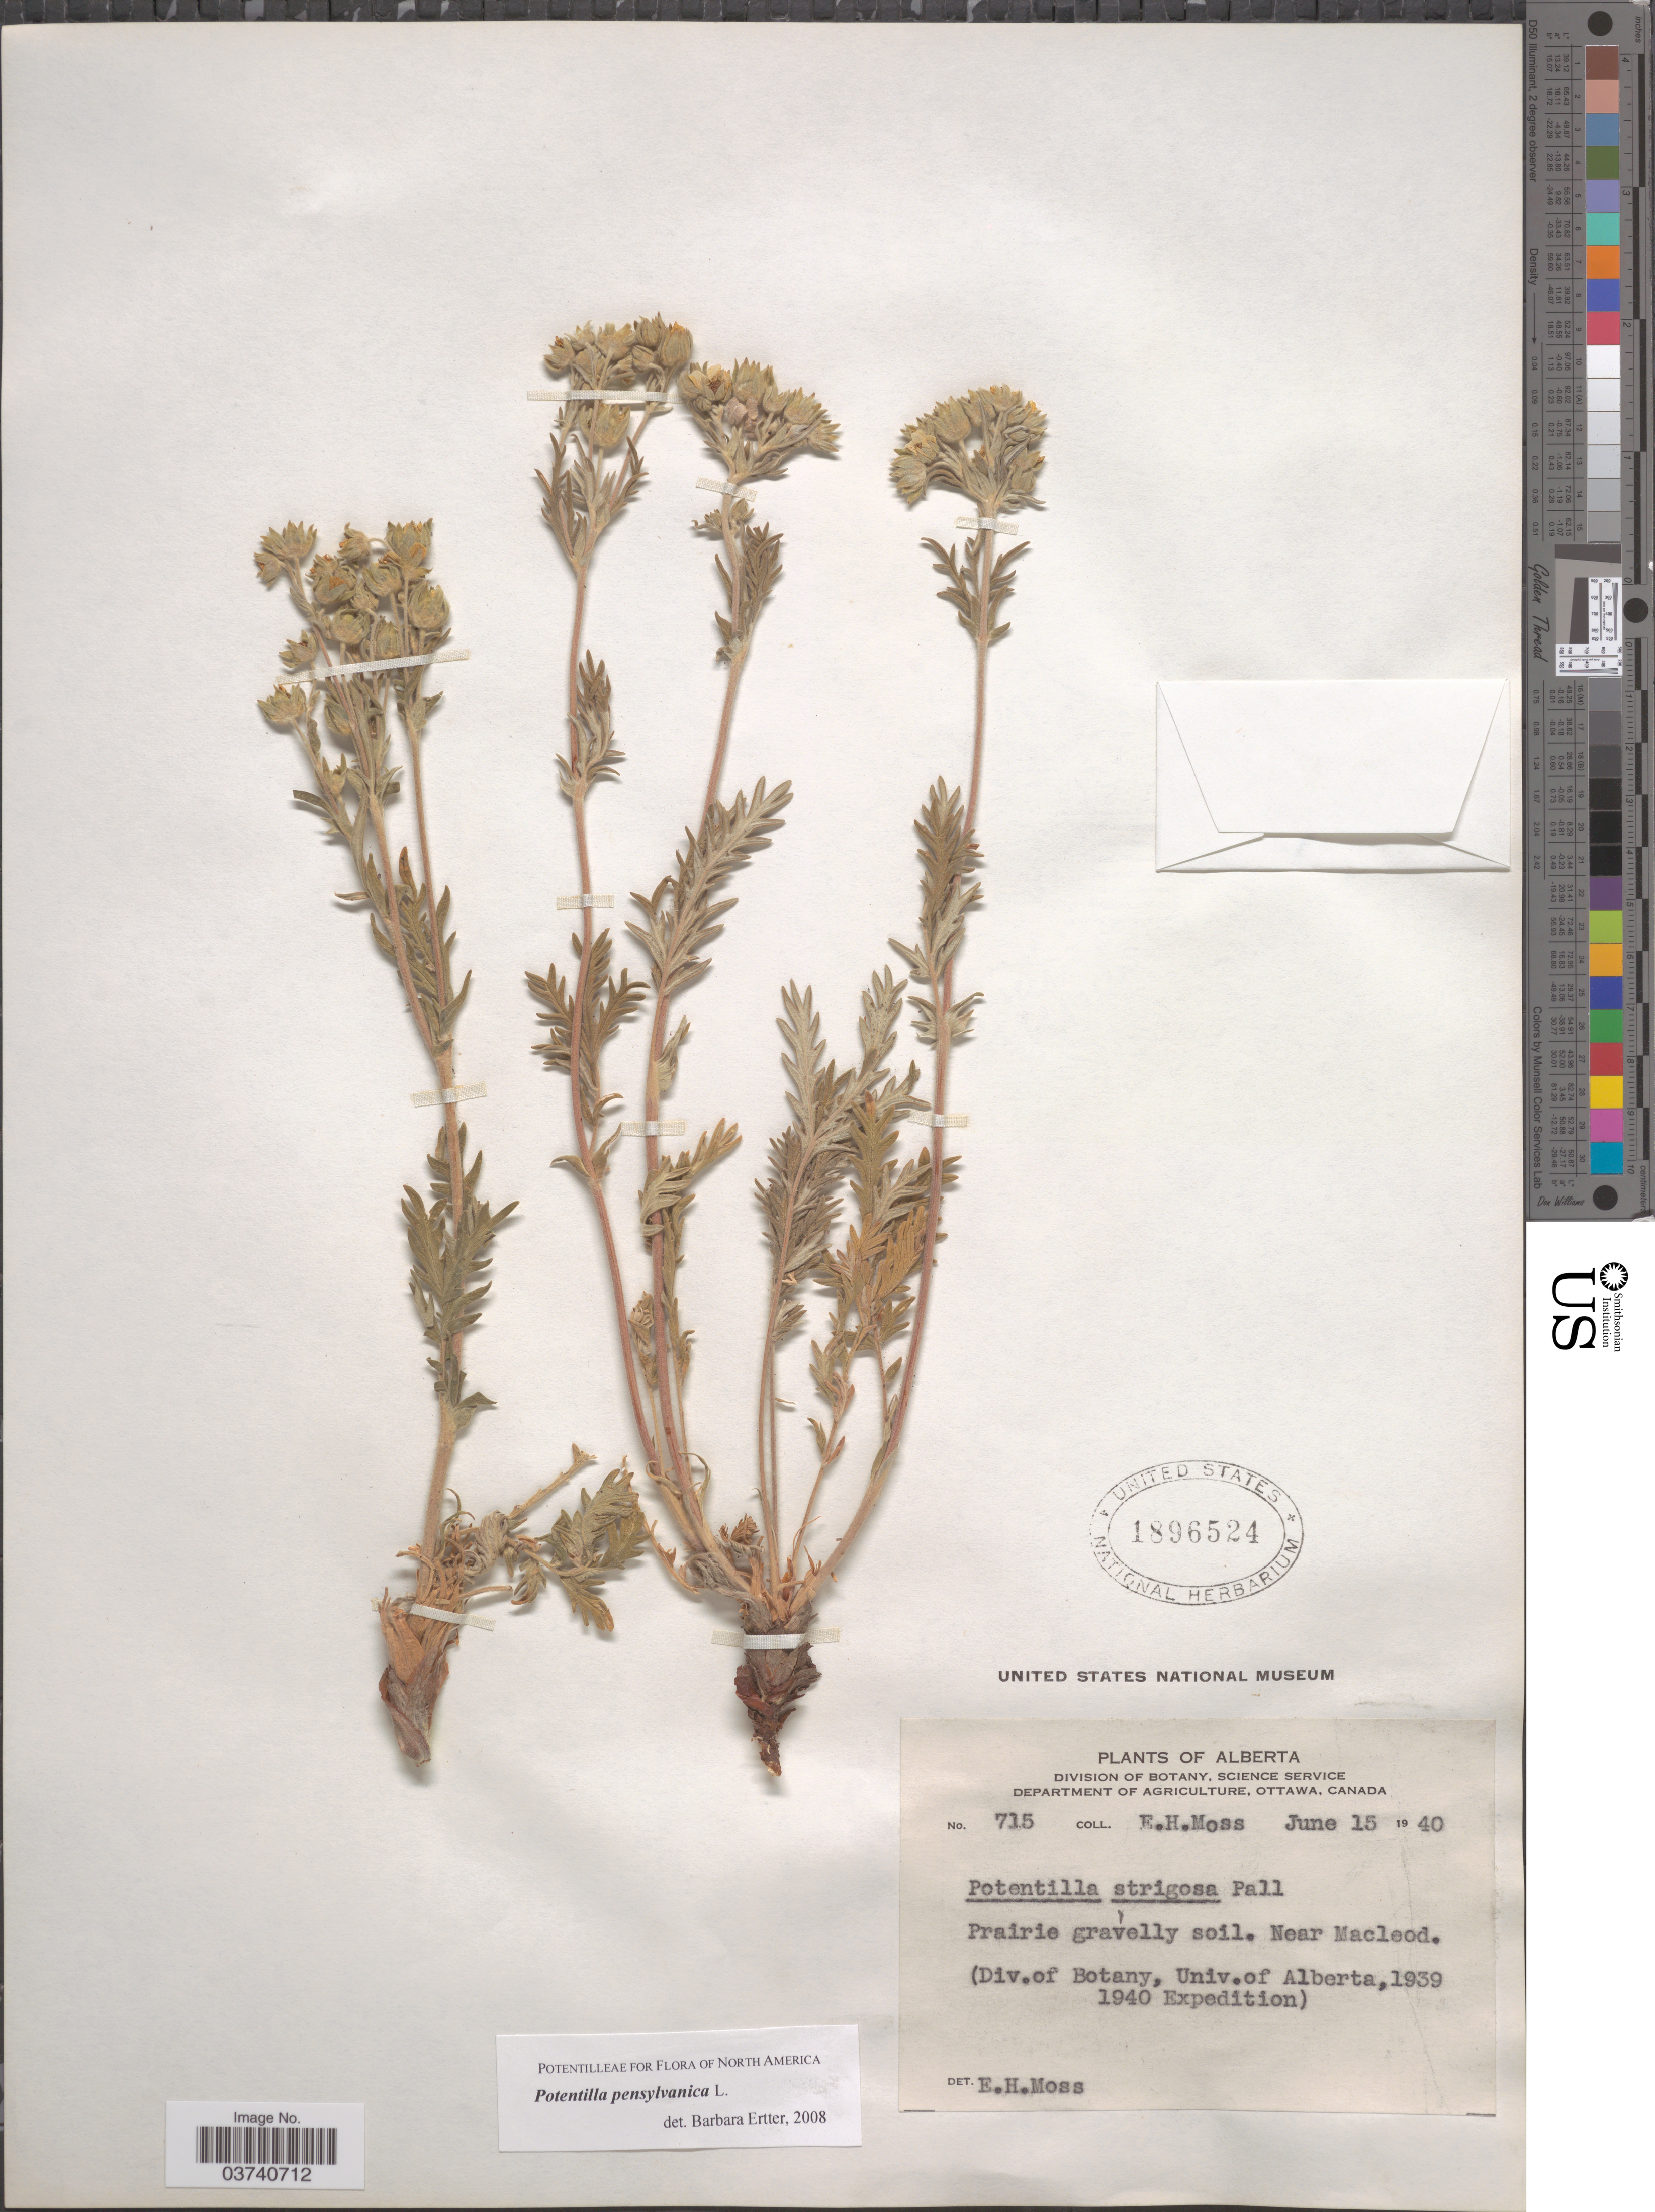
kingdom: Plantae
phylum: Tracheophyta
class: Magnoliopsida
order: Rosales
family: Rosaceae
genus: Potentilla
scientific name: Potentilla pensylvanica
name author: L.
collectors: E. Moss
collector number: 715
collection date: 1940-06-15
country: Canada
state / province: Alberta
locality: Near MacLeod.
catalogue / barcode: US 1896524